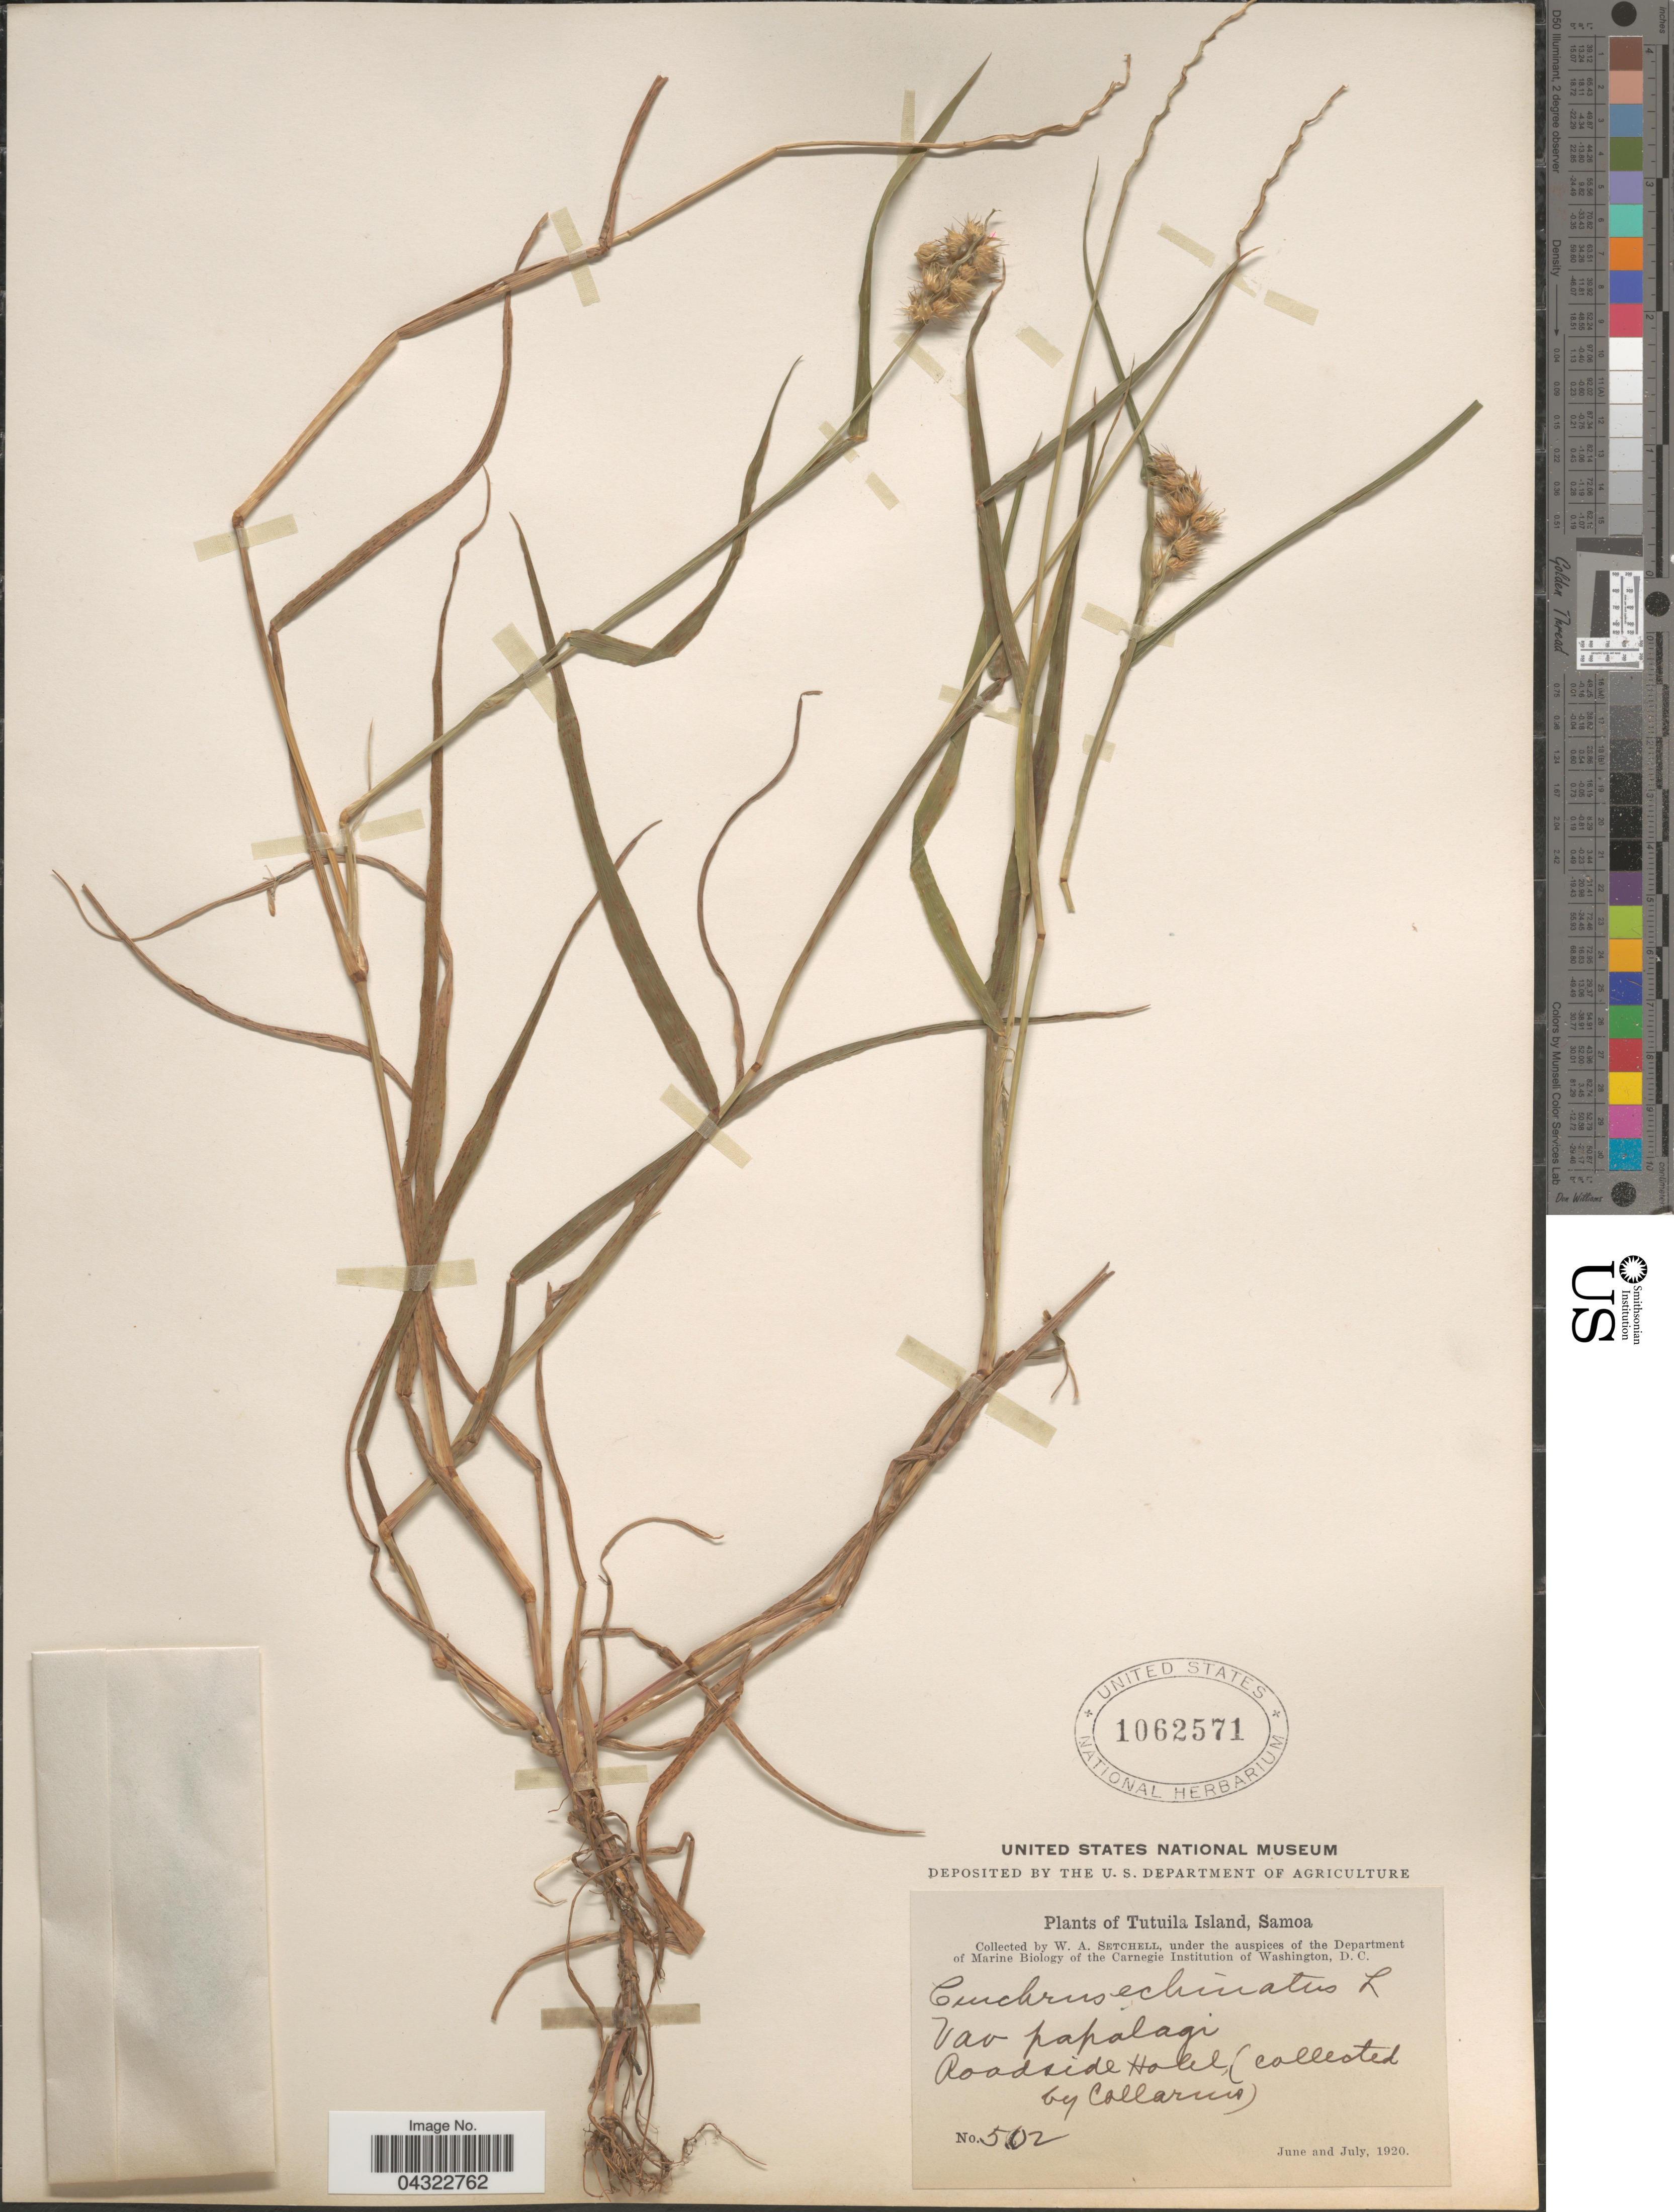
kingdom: Plantae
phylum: Tracheophyta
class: Liliopsida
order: Poales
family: Poaceae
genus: Cenchrus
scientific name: Cenchrus echinatus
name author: L.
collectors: W. Setchell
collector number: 502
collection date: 1920-06/1920-07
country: American Samoa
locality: Tutuila Island, Samoa. Roadside Hotel.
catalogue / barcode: US 1062571